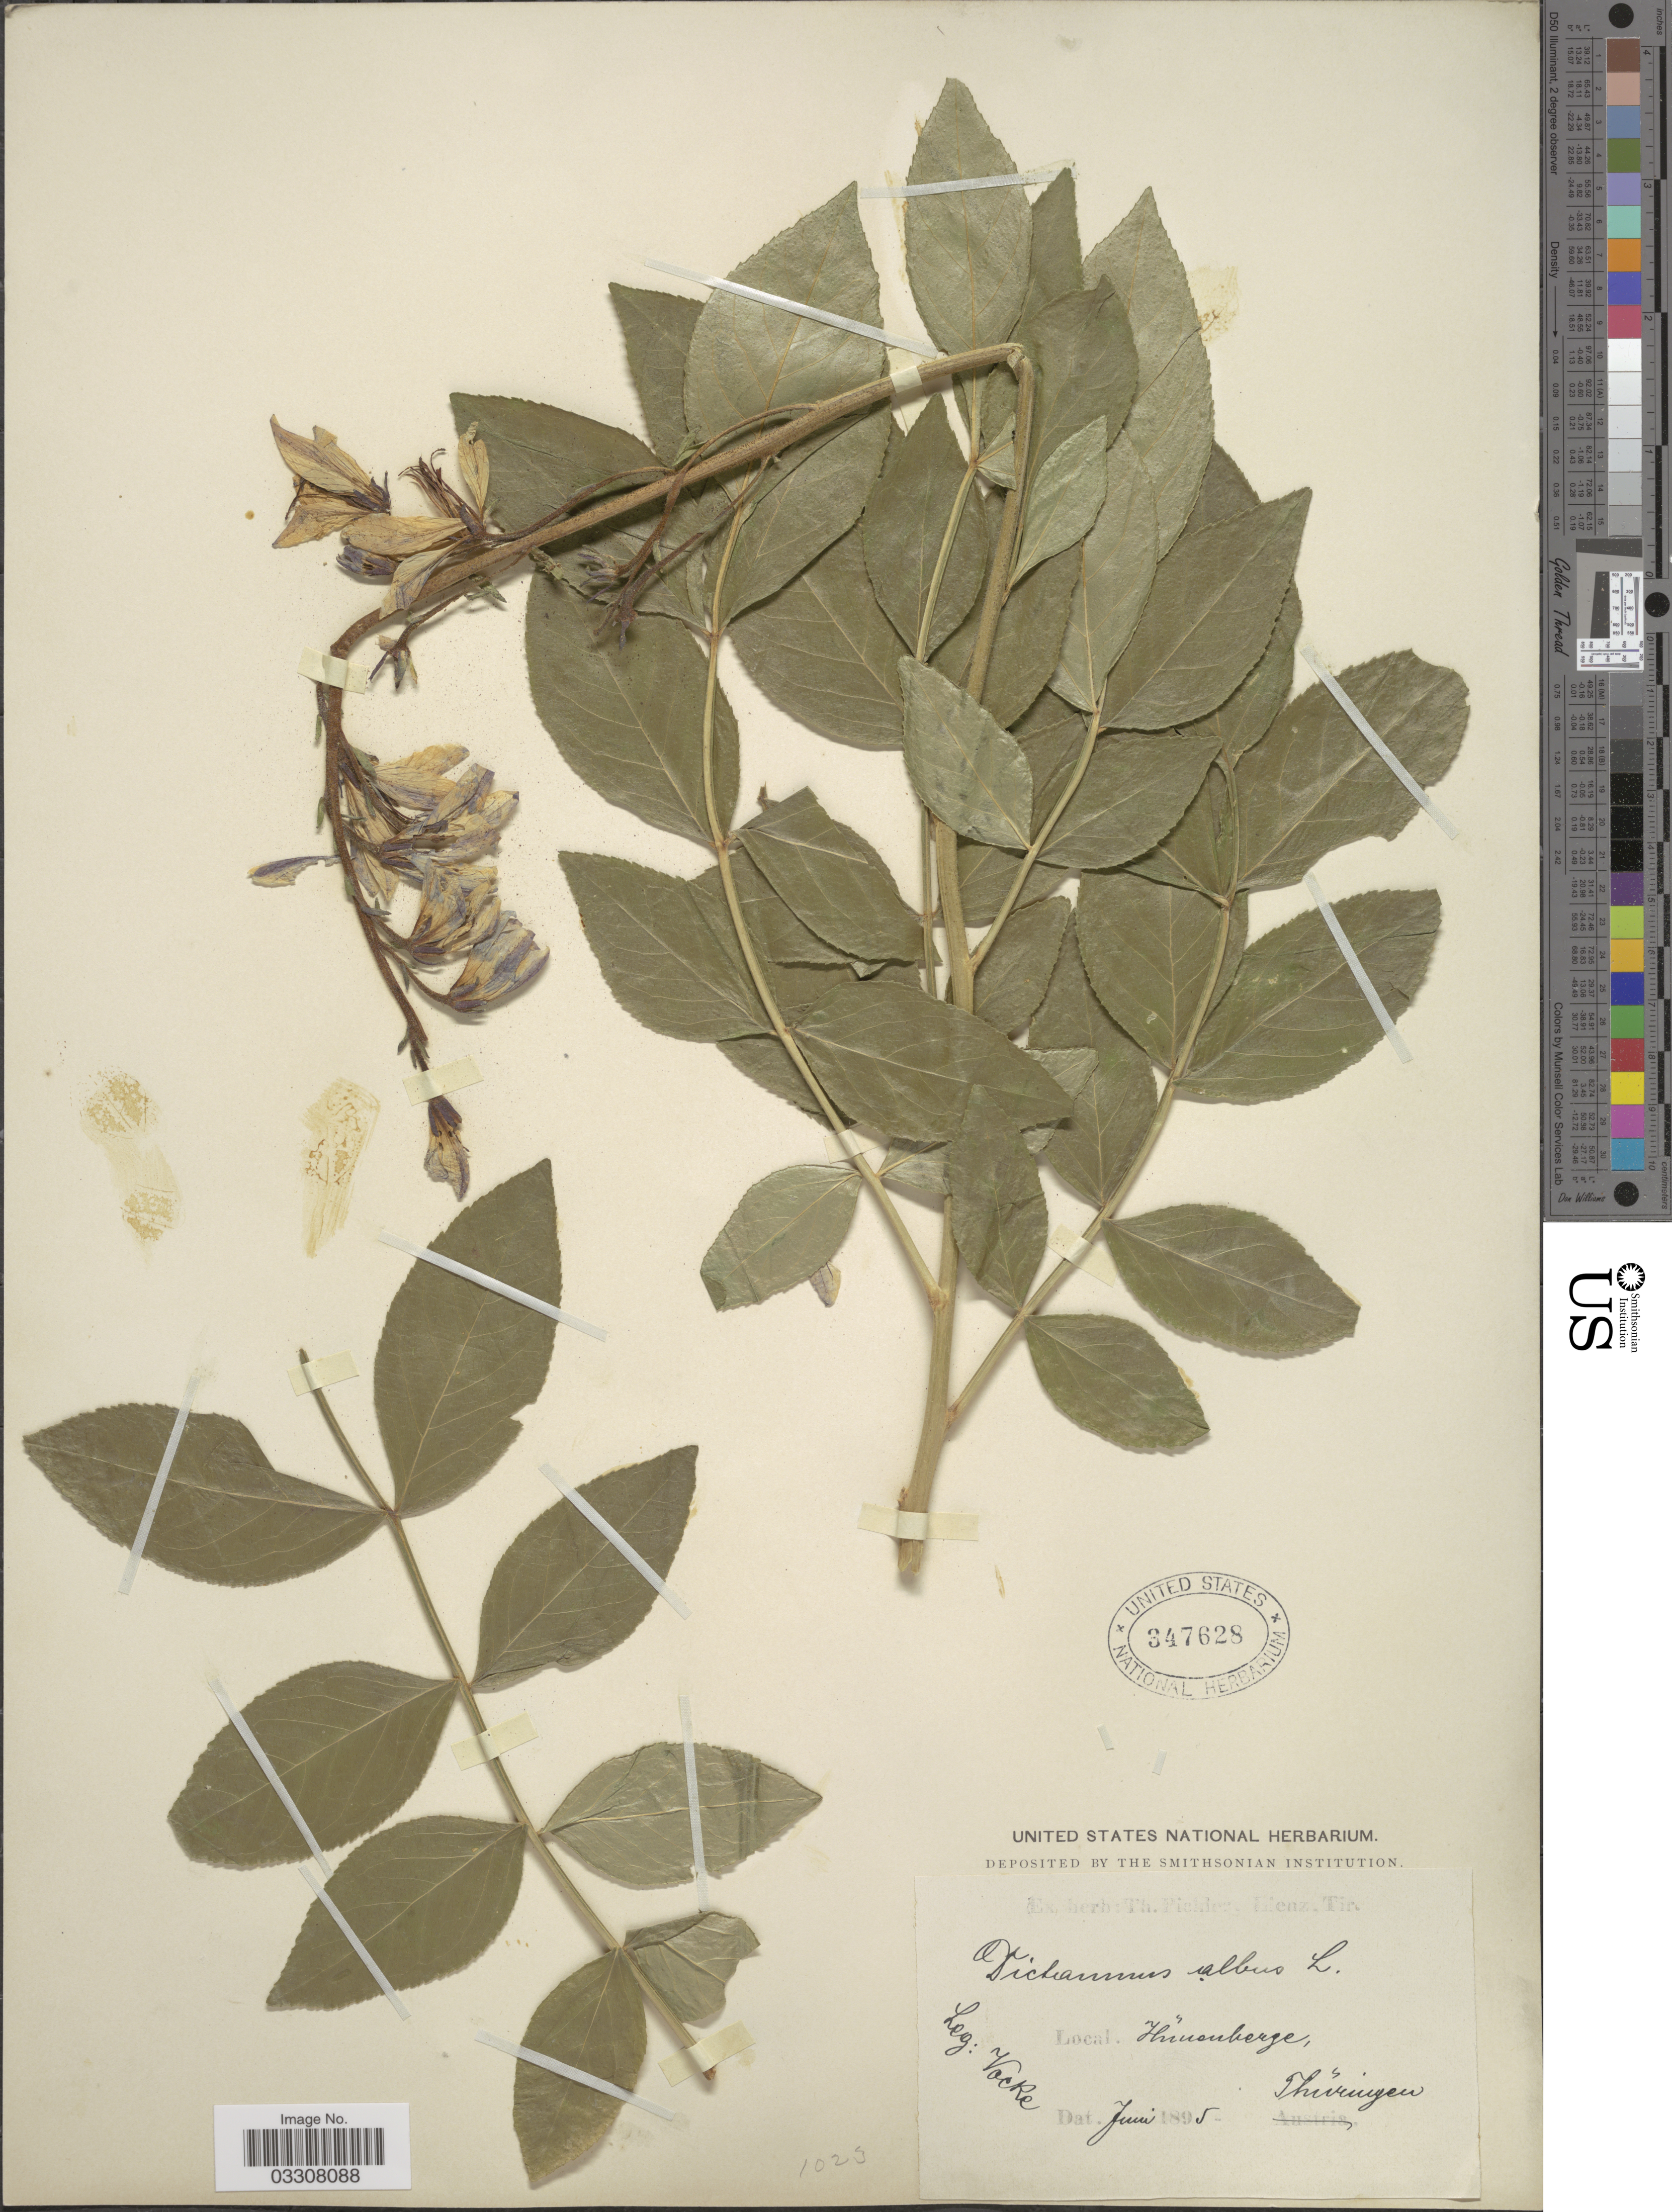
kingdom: Plantae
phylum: Tracheophyta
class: Magnoliopsida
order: Sapindales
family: Rutaceae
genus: Dictamnus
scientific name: Dictamnus albus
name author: L.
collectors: -. Vocke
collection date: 1895-06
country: Germany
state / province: Thuringia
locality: Hünenberge.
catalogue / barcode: US 347628